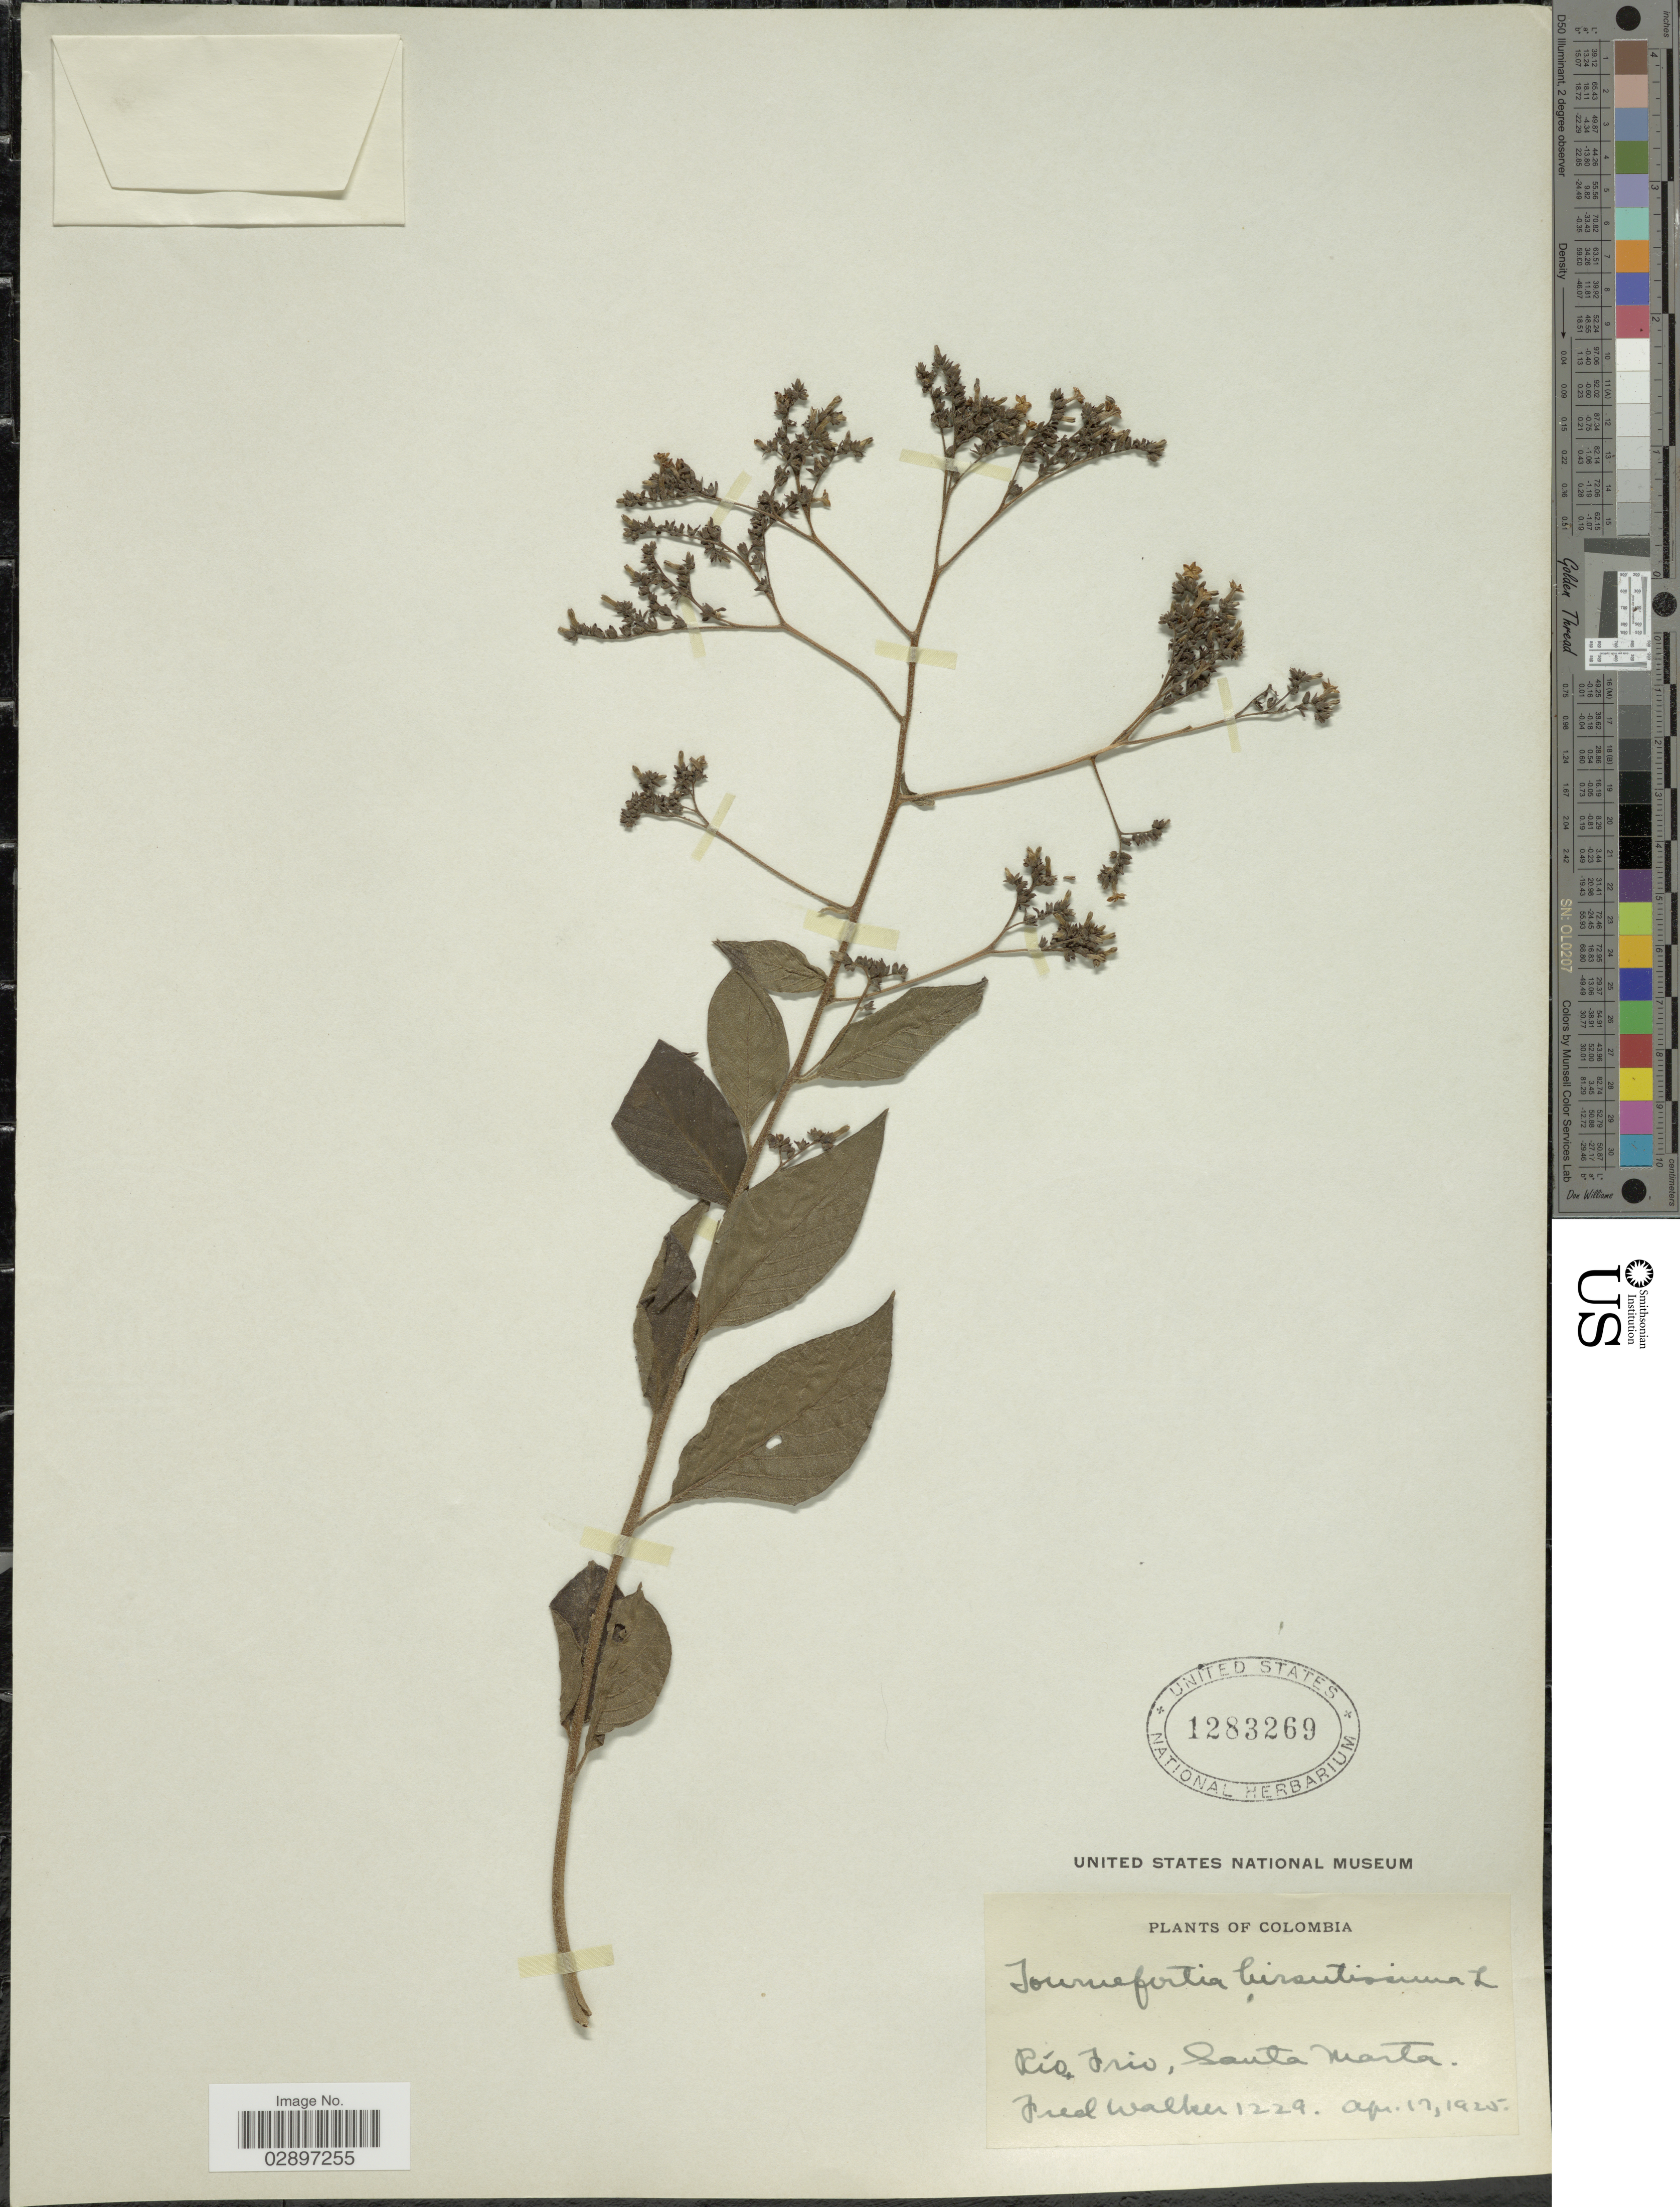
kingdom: Plantae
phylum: Tracheophyta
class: Magnoliopsida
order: Boraginales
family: Heliotropiaceae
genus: Tournefortia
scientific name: Tournefortia hirsutissima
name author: L.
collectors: F. Walker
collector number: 1229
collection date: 1925-04-17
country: Colombia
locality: Río Frio. Santa Marta.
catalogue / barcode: US 1283269